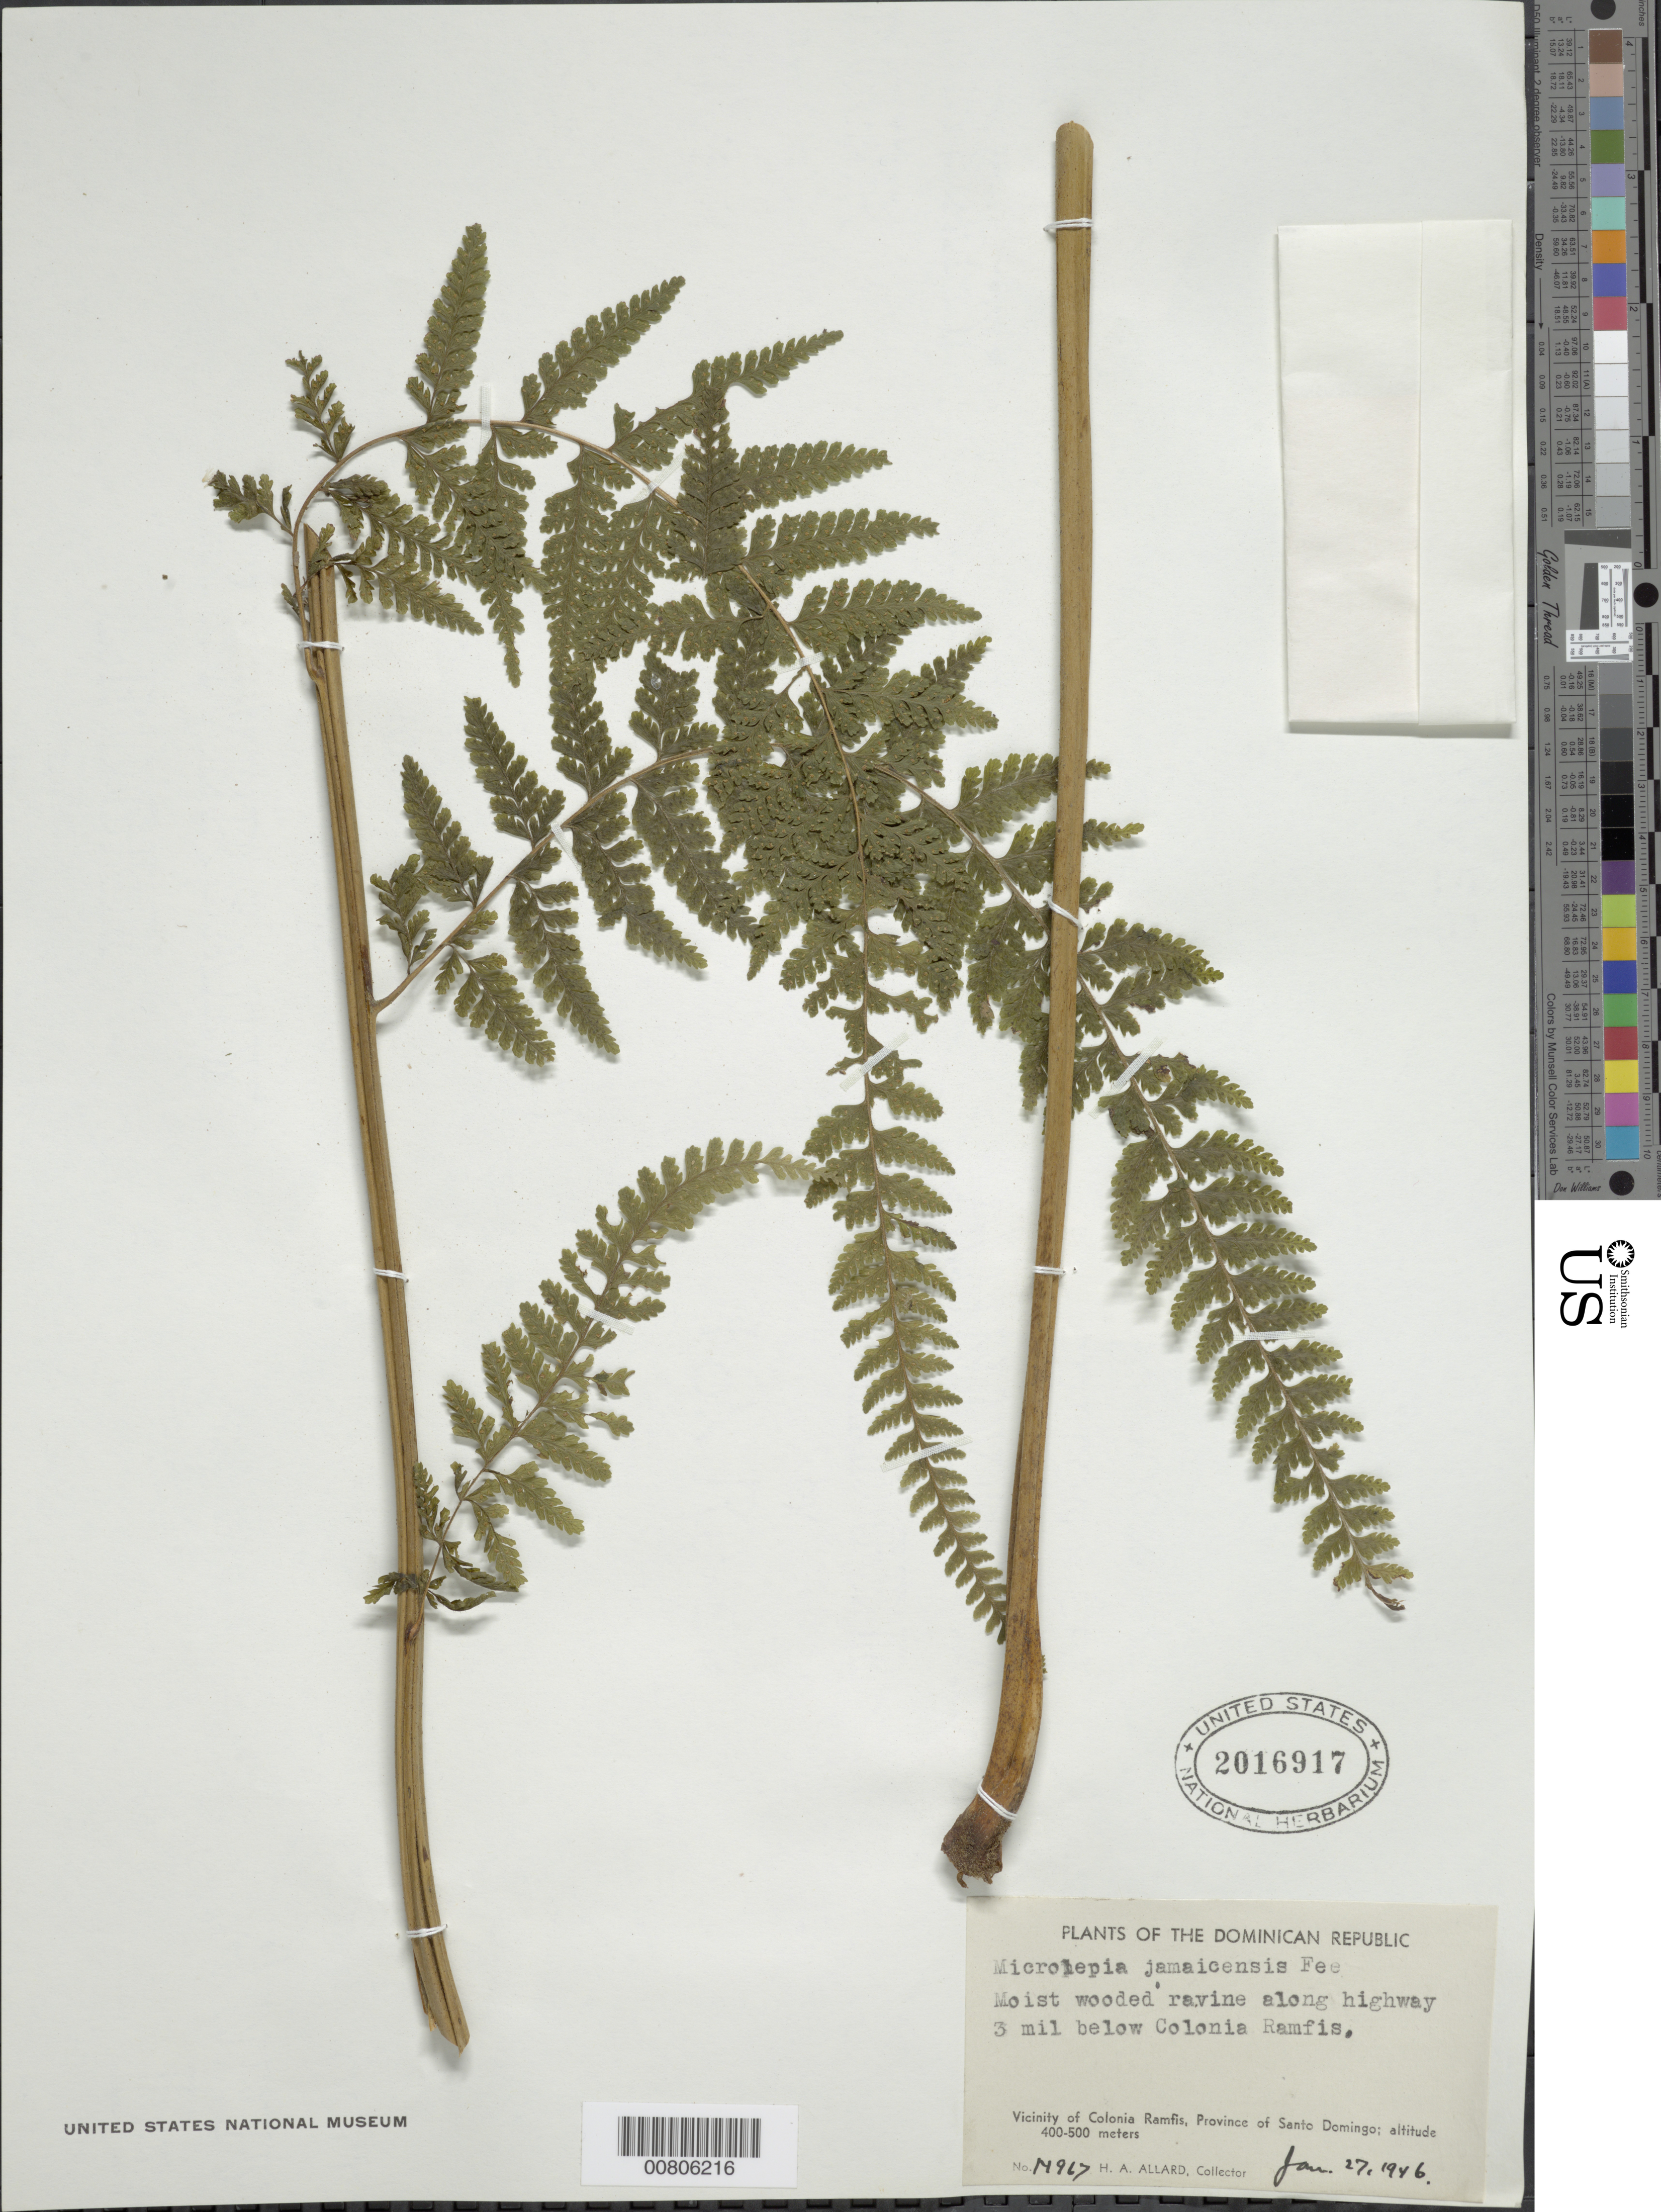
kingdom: Plantae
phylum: Tracheophyta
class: Polypodiopsida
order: Polypodiales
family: Dennstaedtiaceae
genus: Microlepia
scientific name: Microlepia jamaicensis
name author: (Hook.) Fée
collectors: H. A. Allard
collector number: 14967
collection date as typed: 27 Jan 1946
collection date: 1946-01-27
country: Dominican Republic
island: Hispaniola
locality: Prov. Santo Domingo, 3 miles below Colonia Ramfis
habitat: Moist wooded ravine along highway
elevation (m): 400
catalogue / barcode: US 2016917